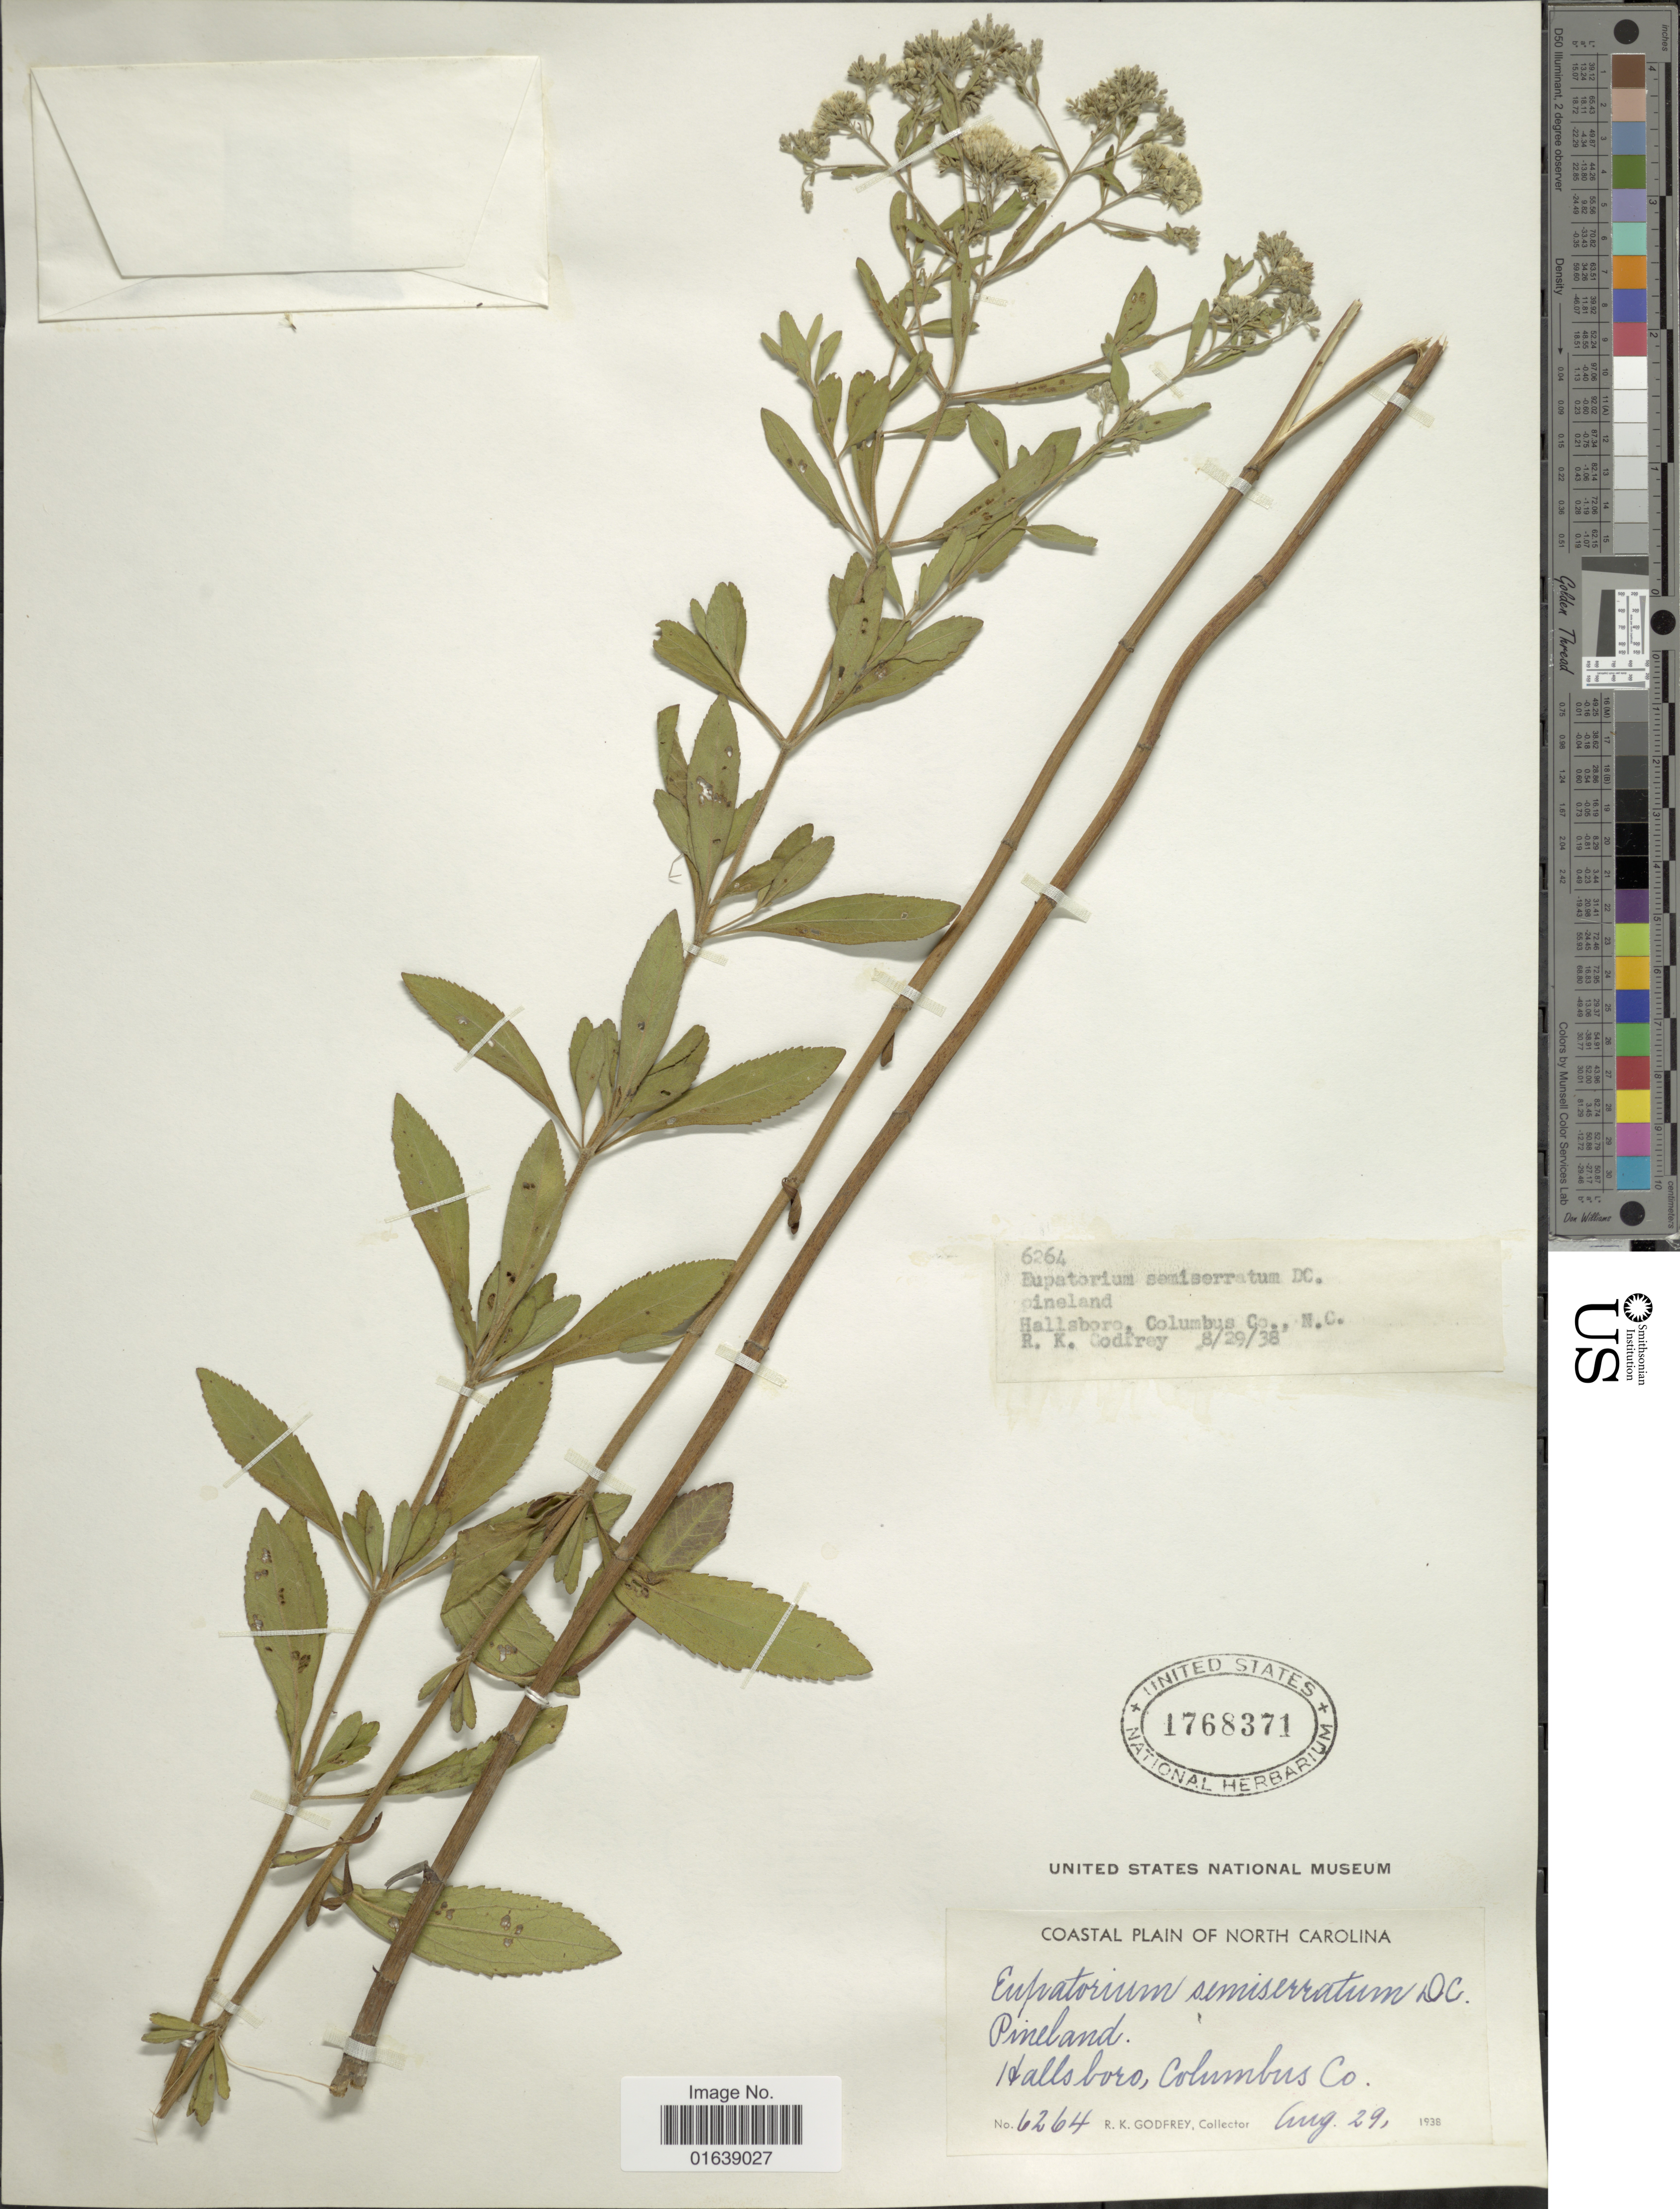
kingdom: Plantae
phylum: Tracheophyta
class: Magnoliopsida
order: Asterales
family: Asteraceae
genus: Eupatorium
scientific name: Eupatorium cuneifolium var. semiserratum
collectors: R. K. Godfrey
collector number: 6264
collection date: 1938-08-29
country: United States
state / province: North Carolina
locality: Pineland. Hallsboro, Columbus Co.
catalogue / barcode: US 1768371